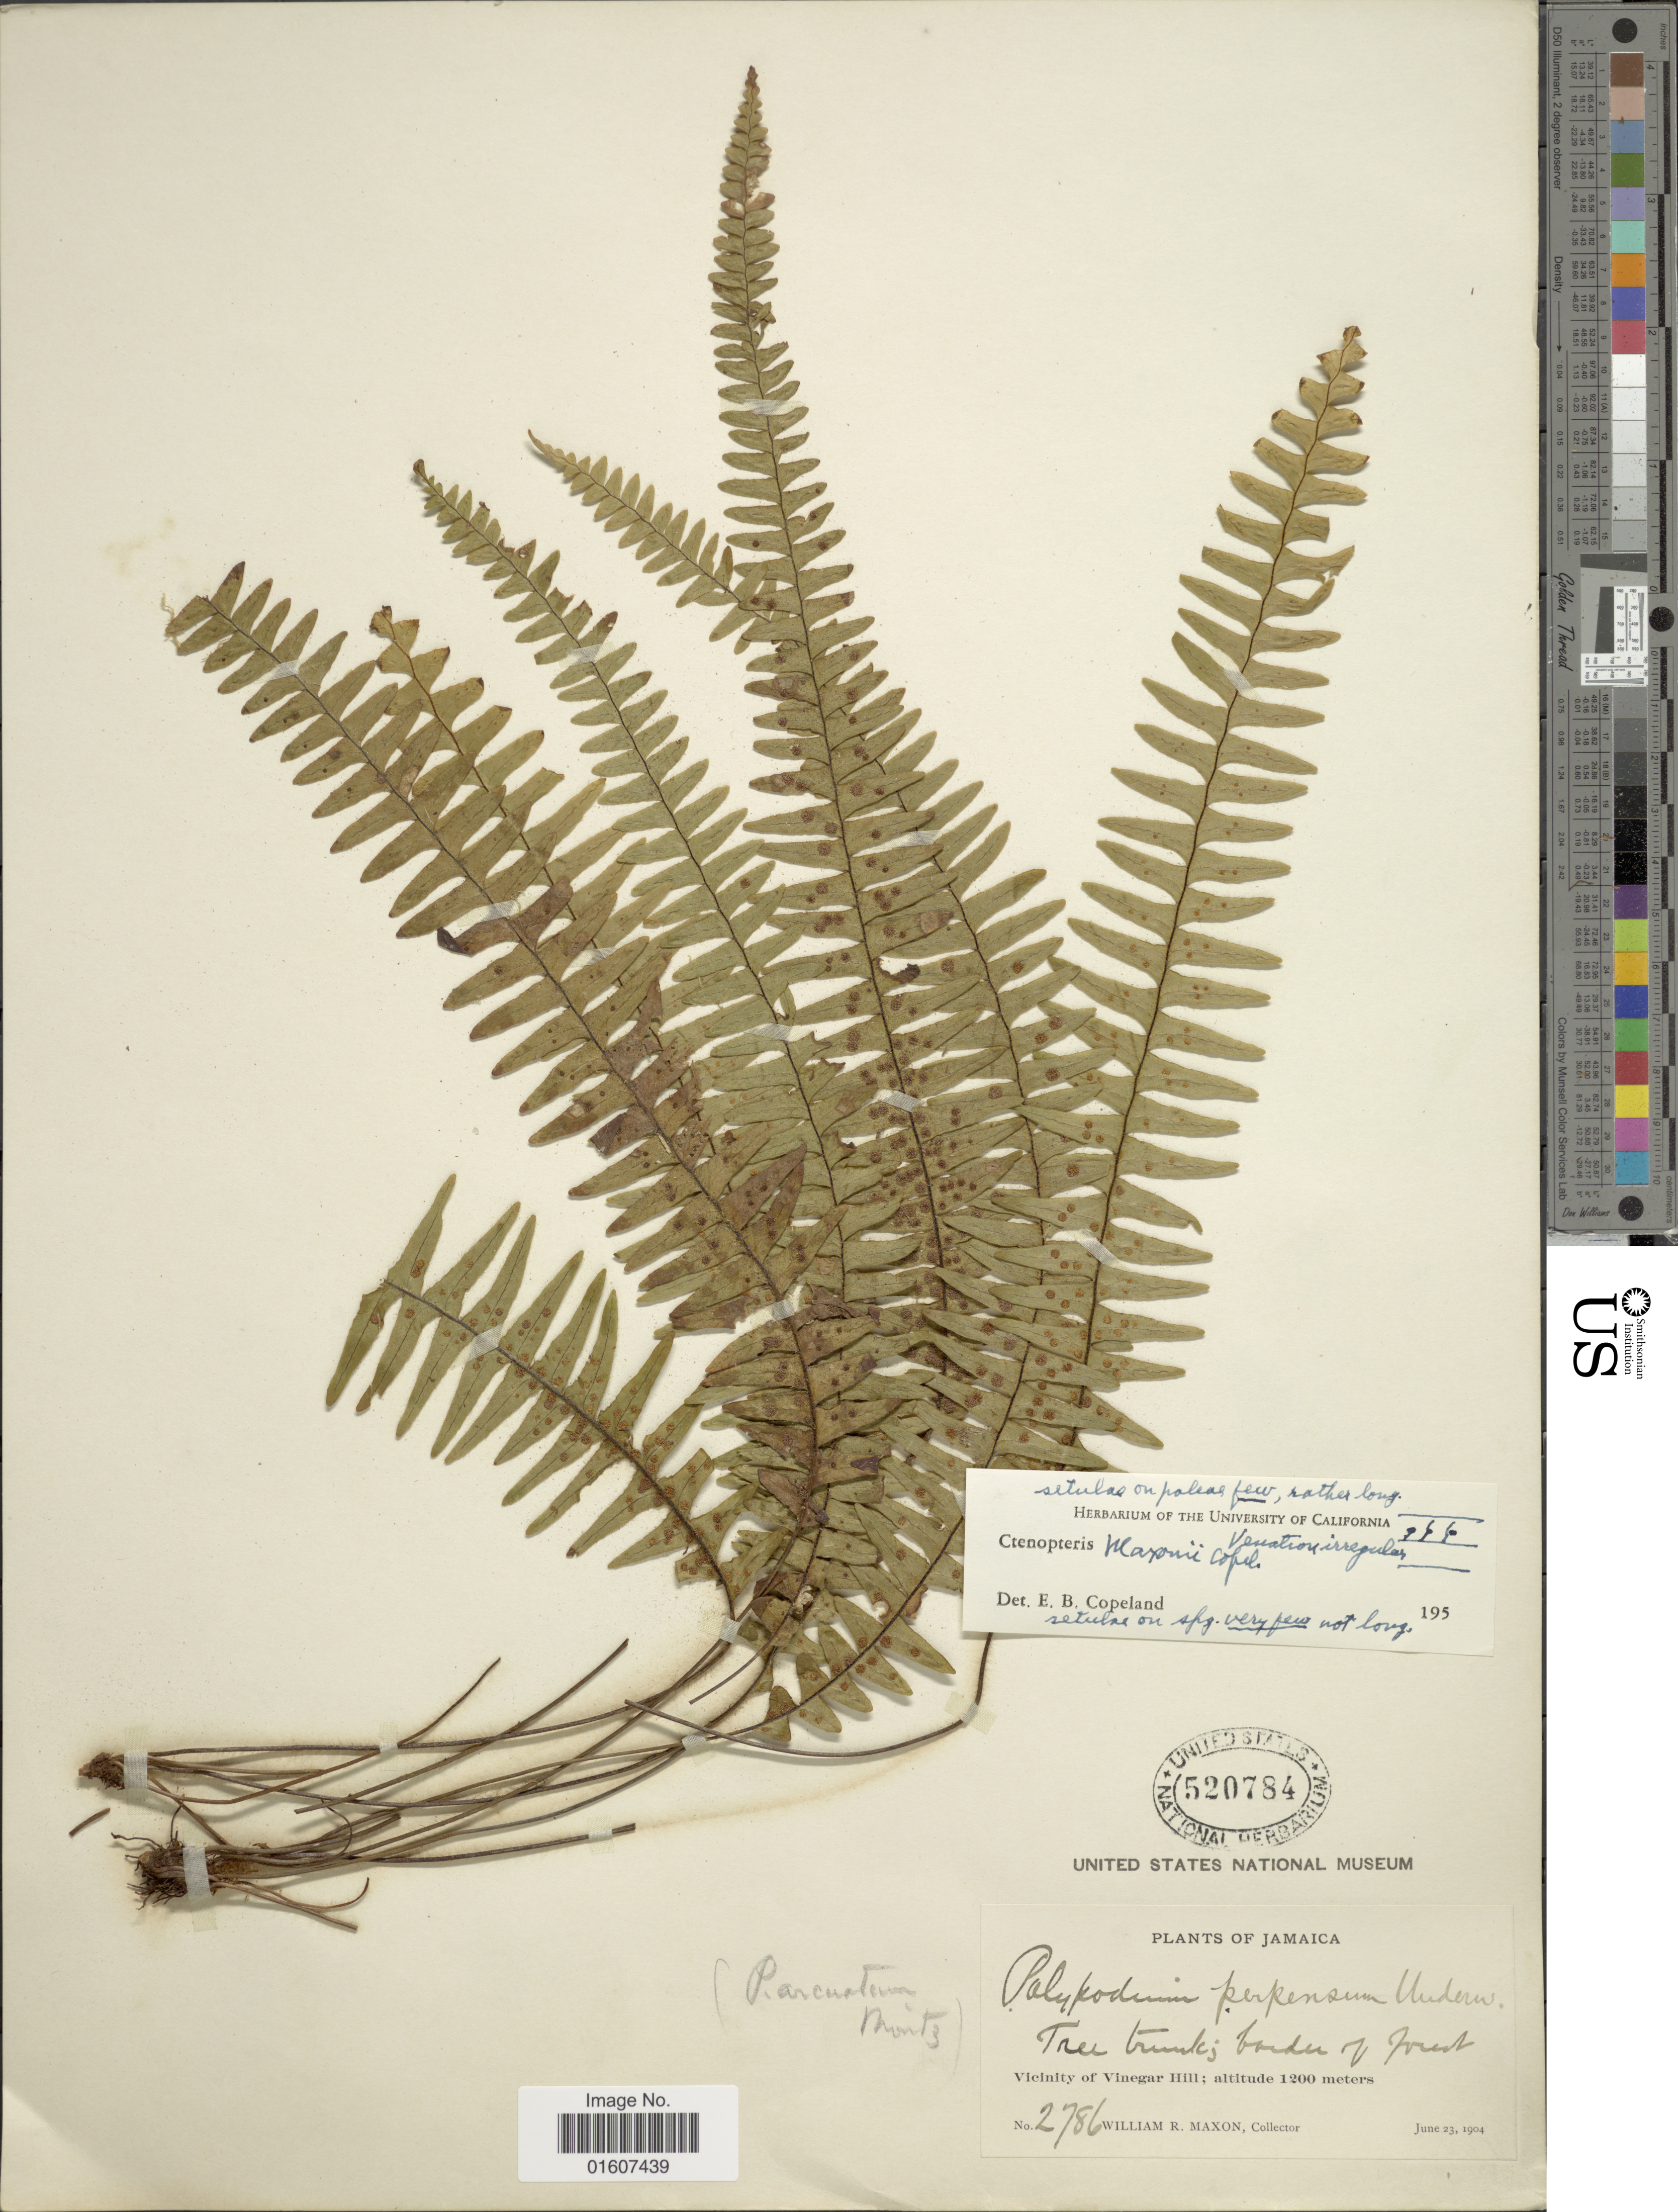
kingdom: Plantae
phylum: Tracheophyta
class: Polypodiopsida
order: Polypodiales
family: Polypodiaceae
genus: Terpsichore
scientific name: Terpsichore chrysleri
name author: (Copel.) A.R. Sm.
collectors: W. R. Maxon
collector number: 2786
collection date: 1904-06-23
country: Jamaica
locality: Vicinity of Vinegar Hill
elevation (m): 1200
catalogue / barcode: US 520784